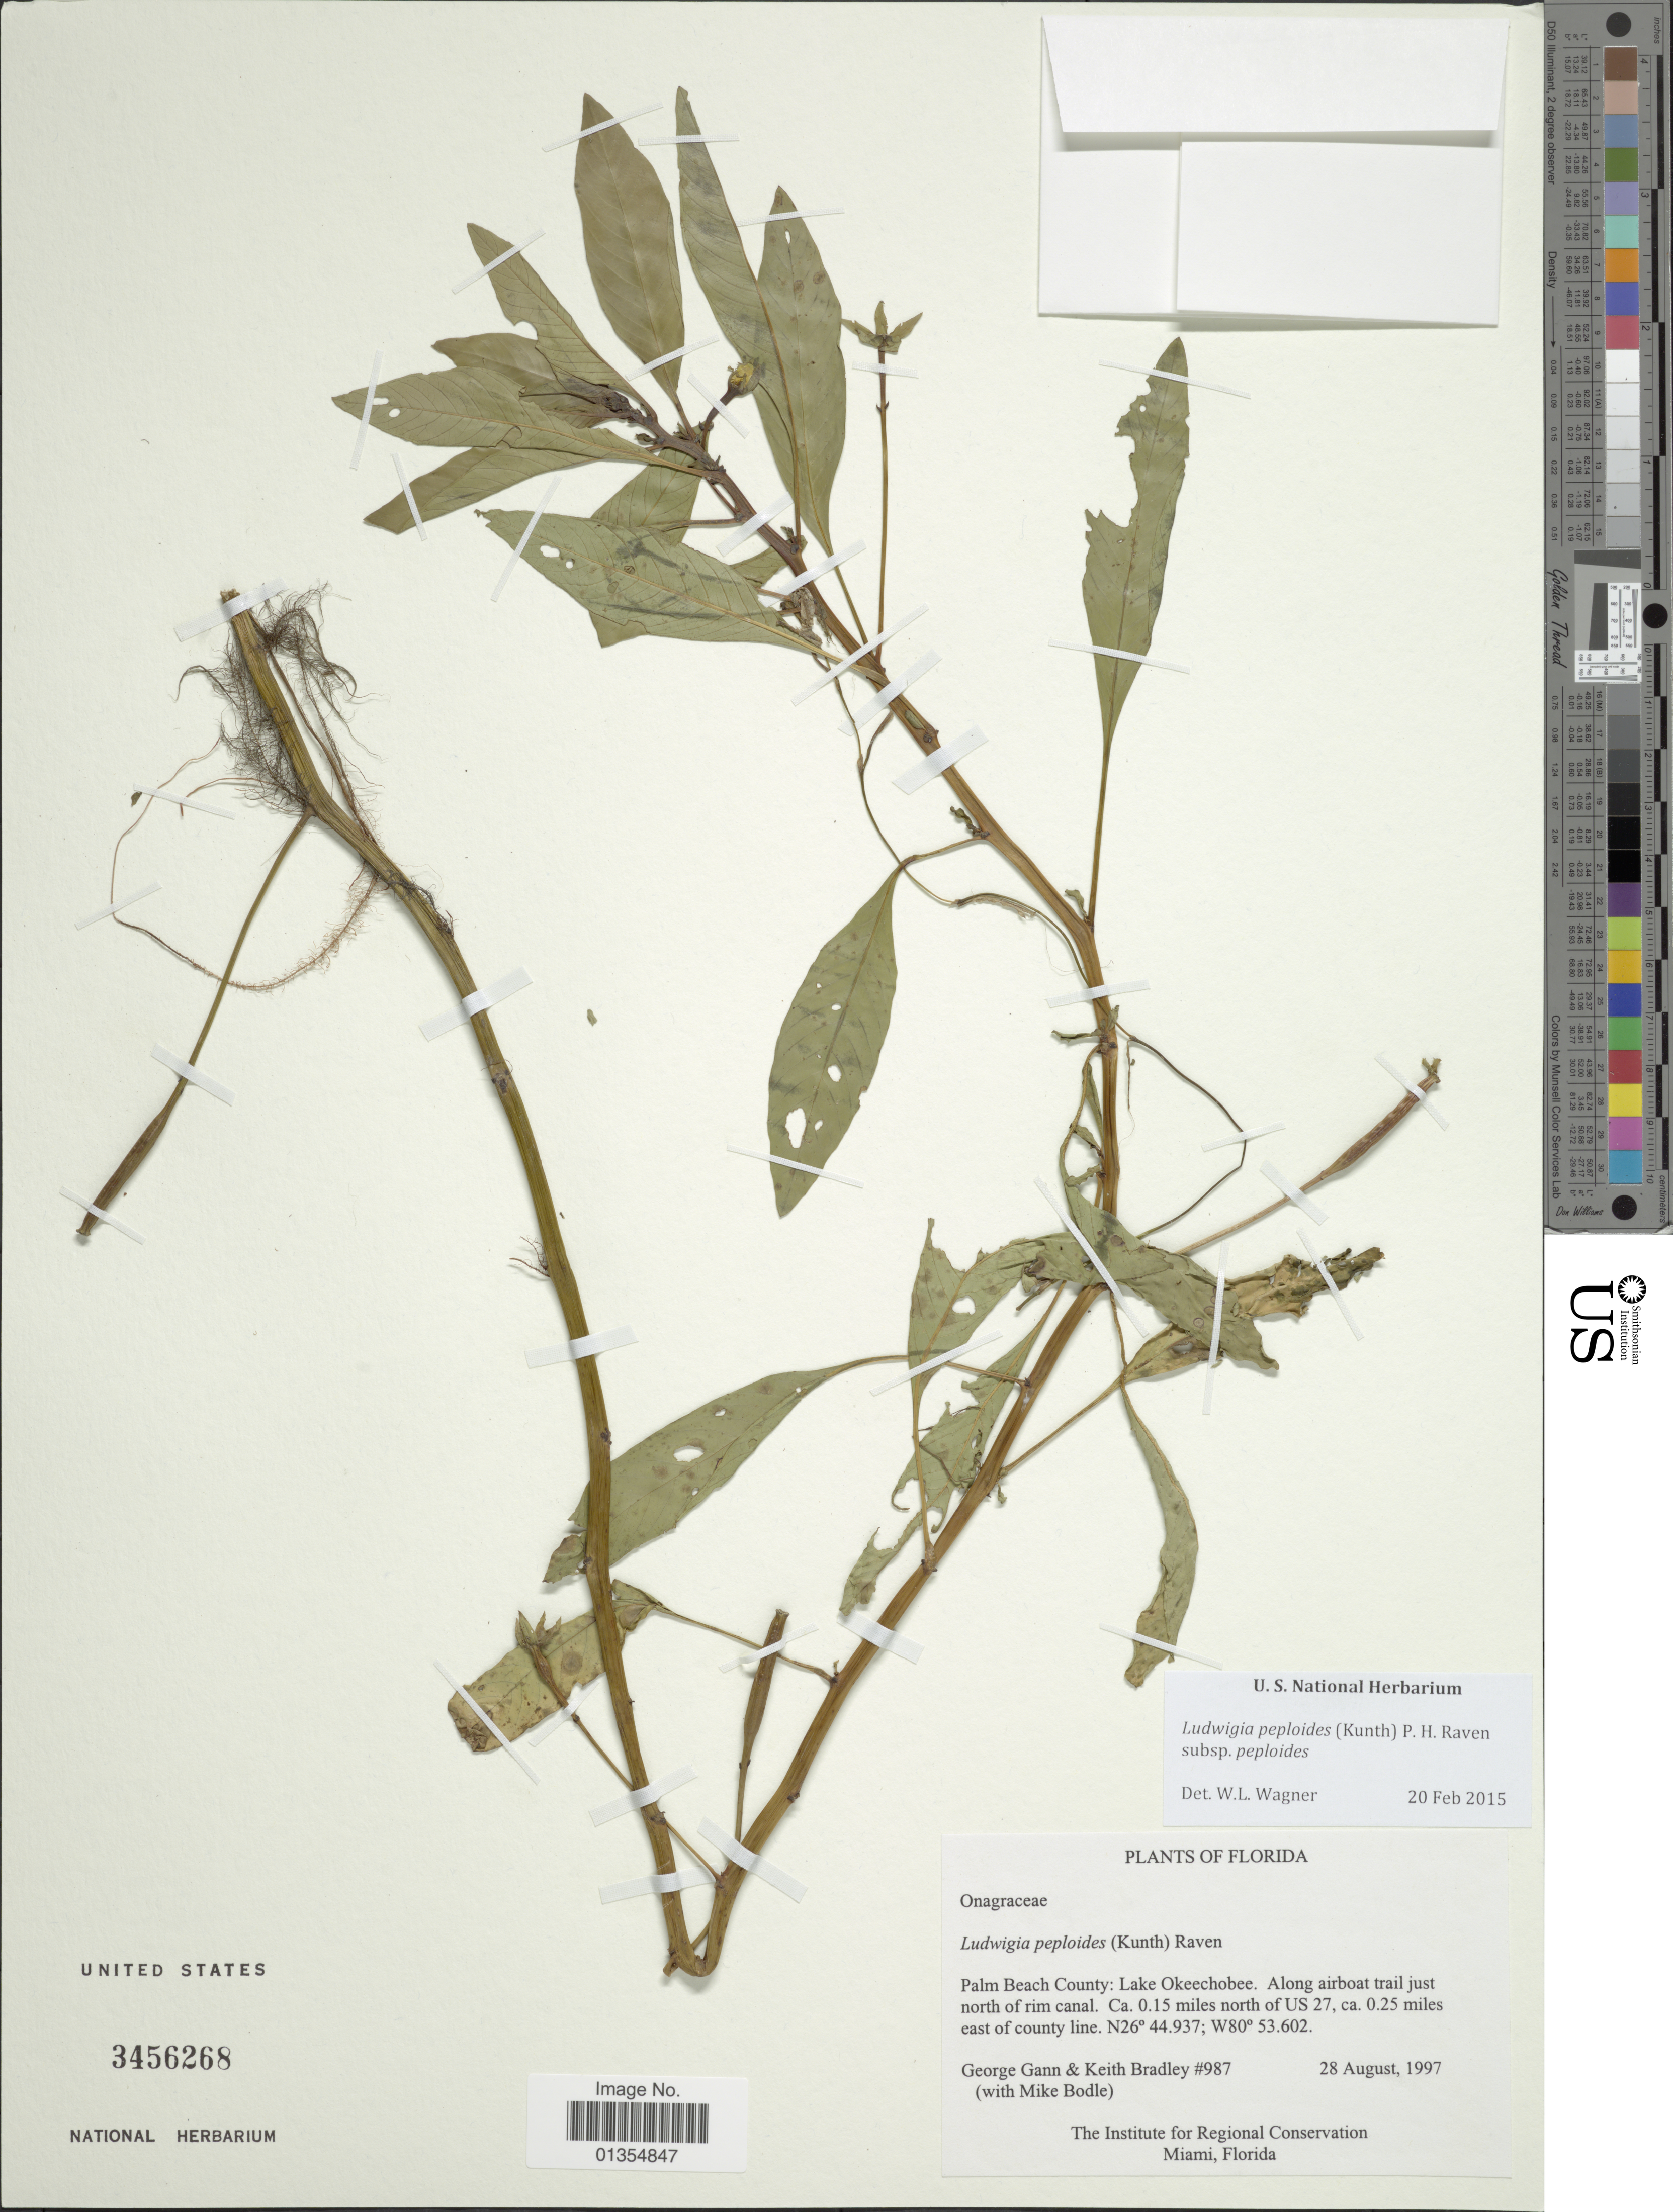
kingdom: Plantae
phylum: Tracheophyta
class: Magnoliopsida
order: Myrtales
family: Onagraceae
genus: Ludwigia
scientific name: Ludwigia peploides subsp. peploides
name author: (Kunth) P.H. Raven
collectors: G. Gann, K. Bradley & M. Bodle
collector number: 987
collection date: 1997-08-28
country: United States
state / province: Florida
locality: Palm Beach County: Lake Okeechobee. Along airboat trail just north of rim canal, ca 0.15 miles north of US 27, ca 0.25 miles east of county line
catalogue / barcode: US 3456268